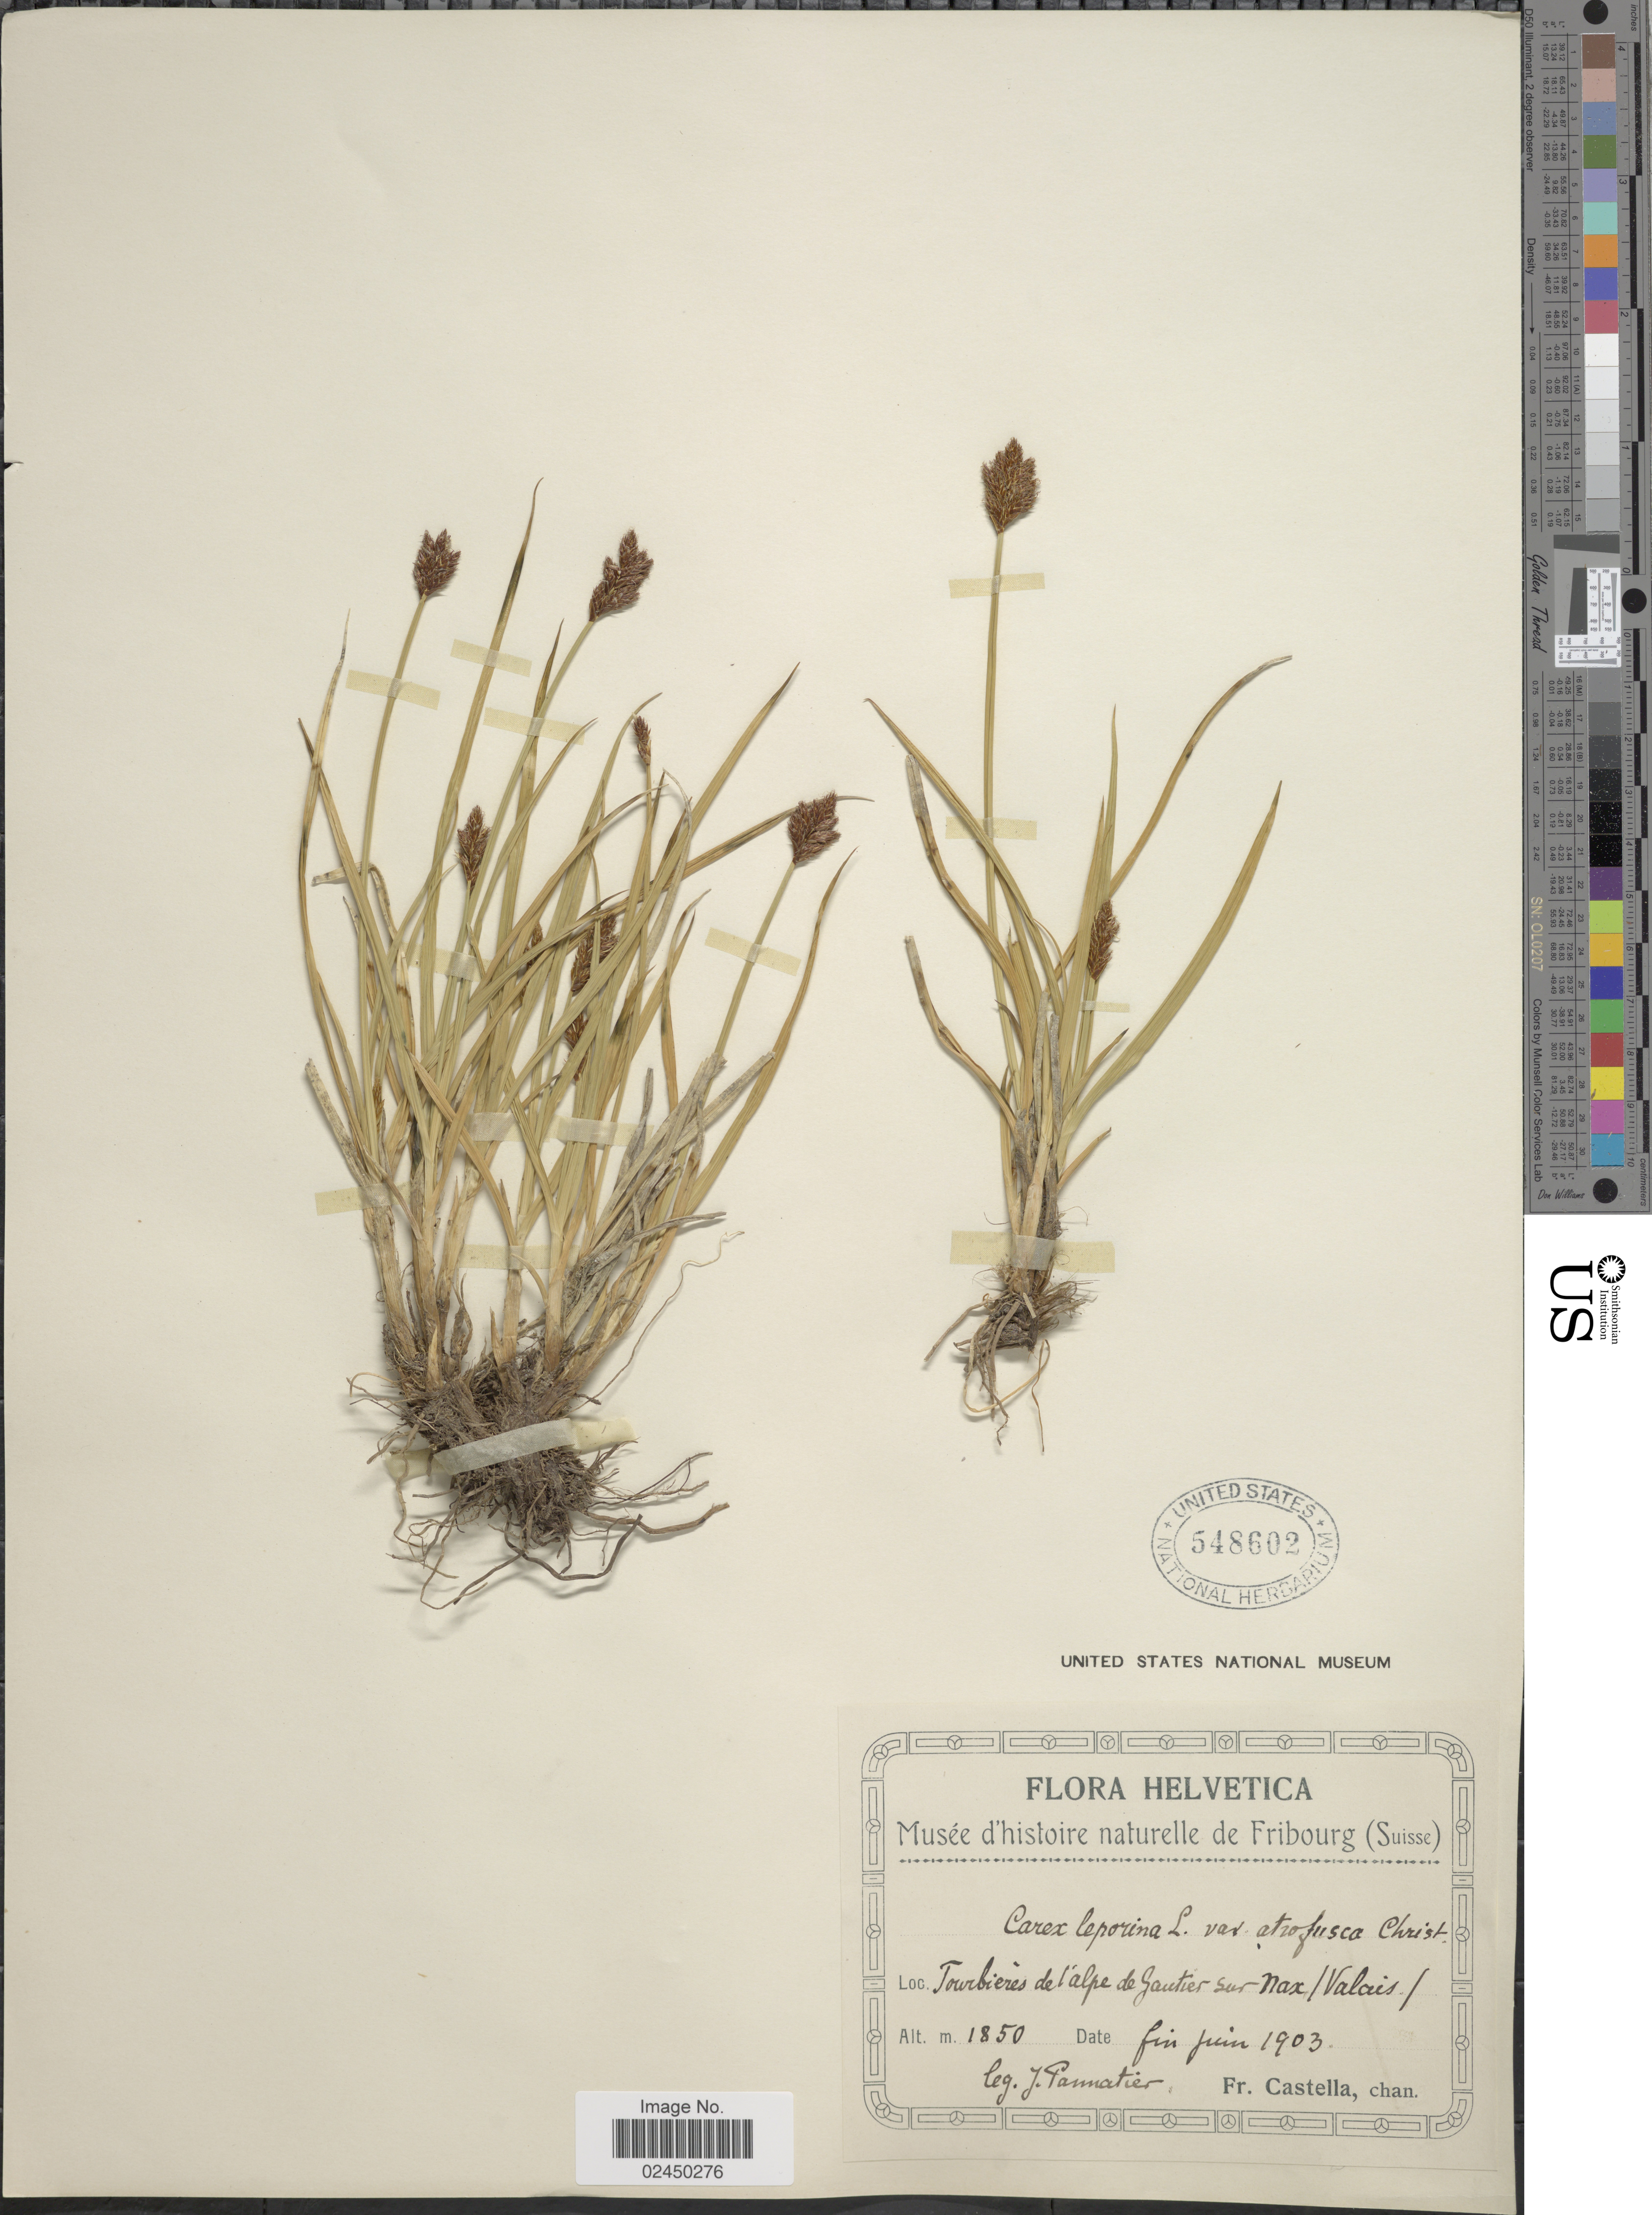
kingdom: Plantae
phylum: Tracheophyta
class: Liliopsida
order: Poales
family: Cyperaceae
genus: Carex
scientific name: Carex leporina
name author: L.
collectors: J. Pannatier & Fr. Castella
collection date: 1903-06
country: Switzerland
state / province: Valais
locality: Tourbieres de l'alpe de Gautier sur Nax, Valais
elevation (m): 1850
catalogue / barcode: US 548602